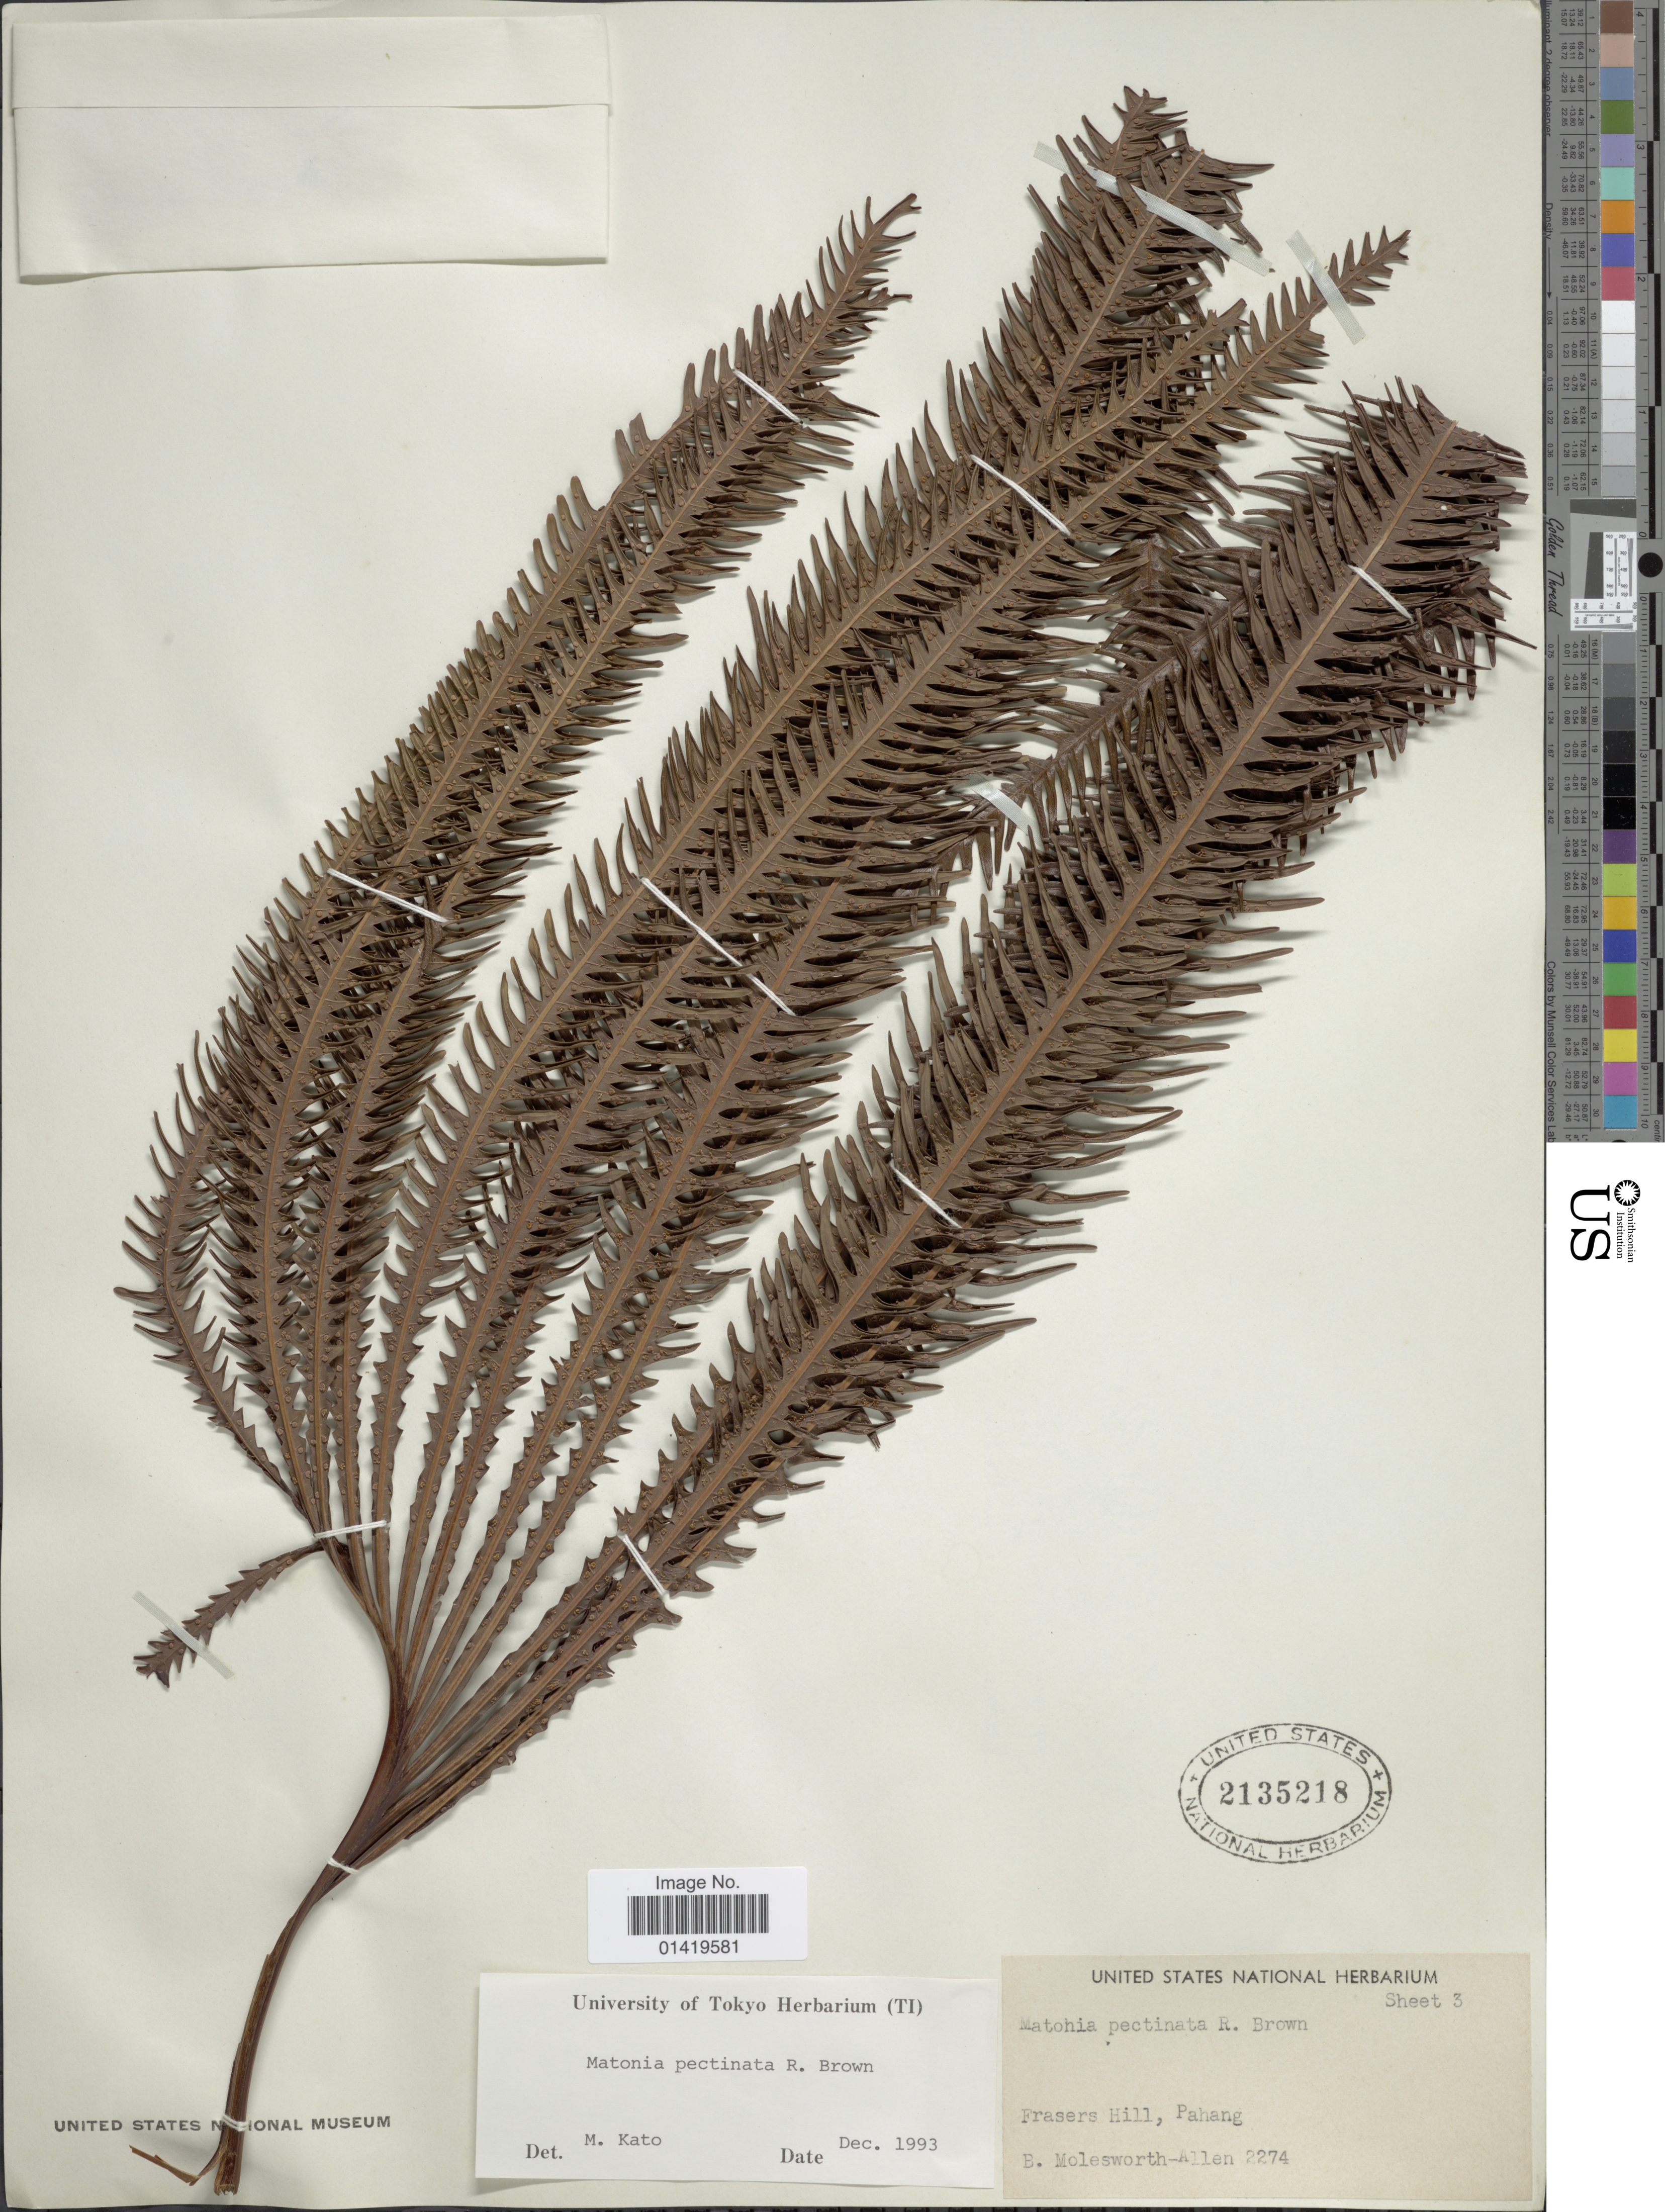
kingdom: Plantae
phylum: Tracheophyta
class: Polypodiopsida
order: Gleicheniales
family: Matoniaceae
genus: Matonia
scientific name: Matonia pectinata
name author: R. Br.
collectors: B. E. G. Molesworth-Allen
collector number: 2274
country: Malaysia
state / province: Pahang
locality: Frasers Hill, Pahang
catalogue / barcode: US 2135218